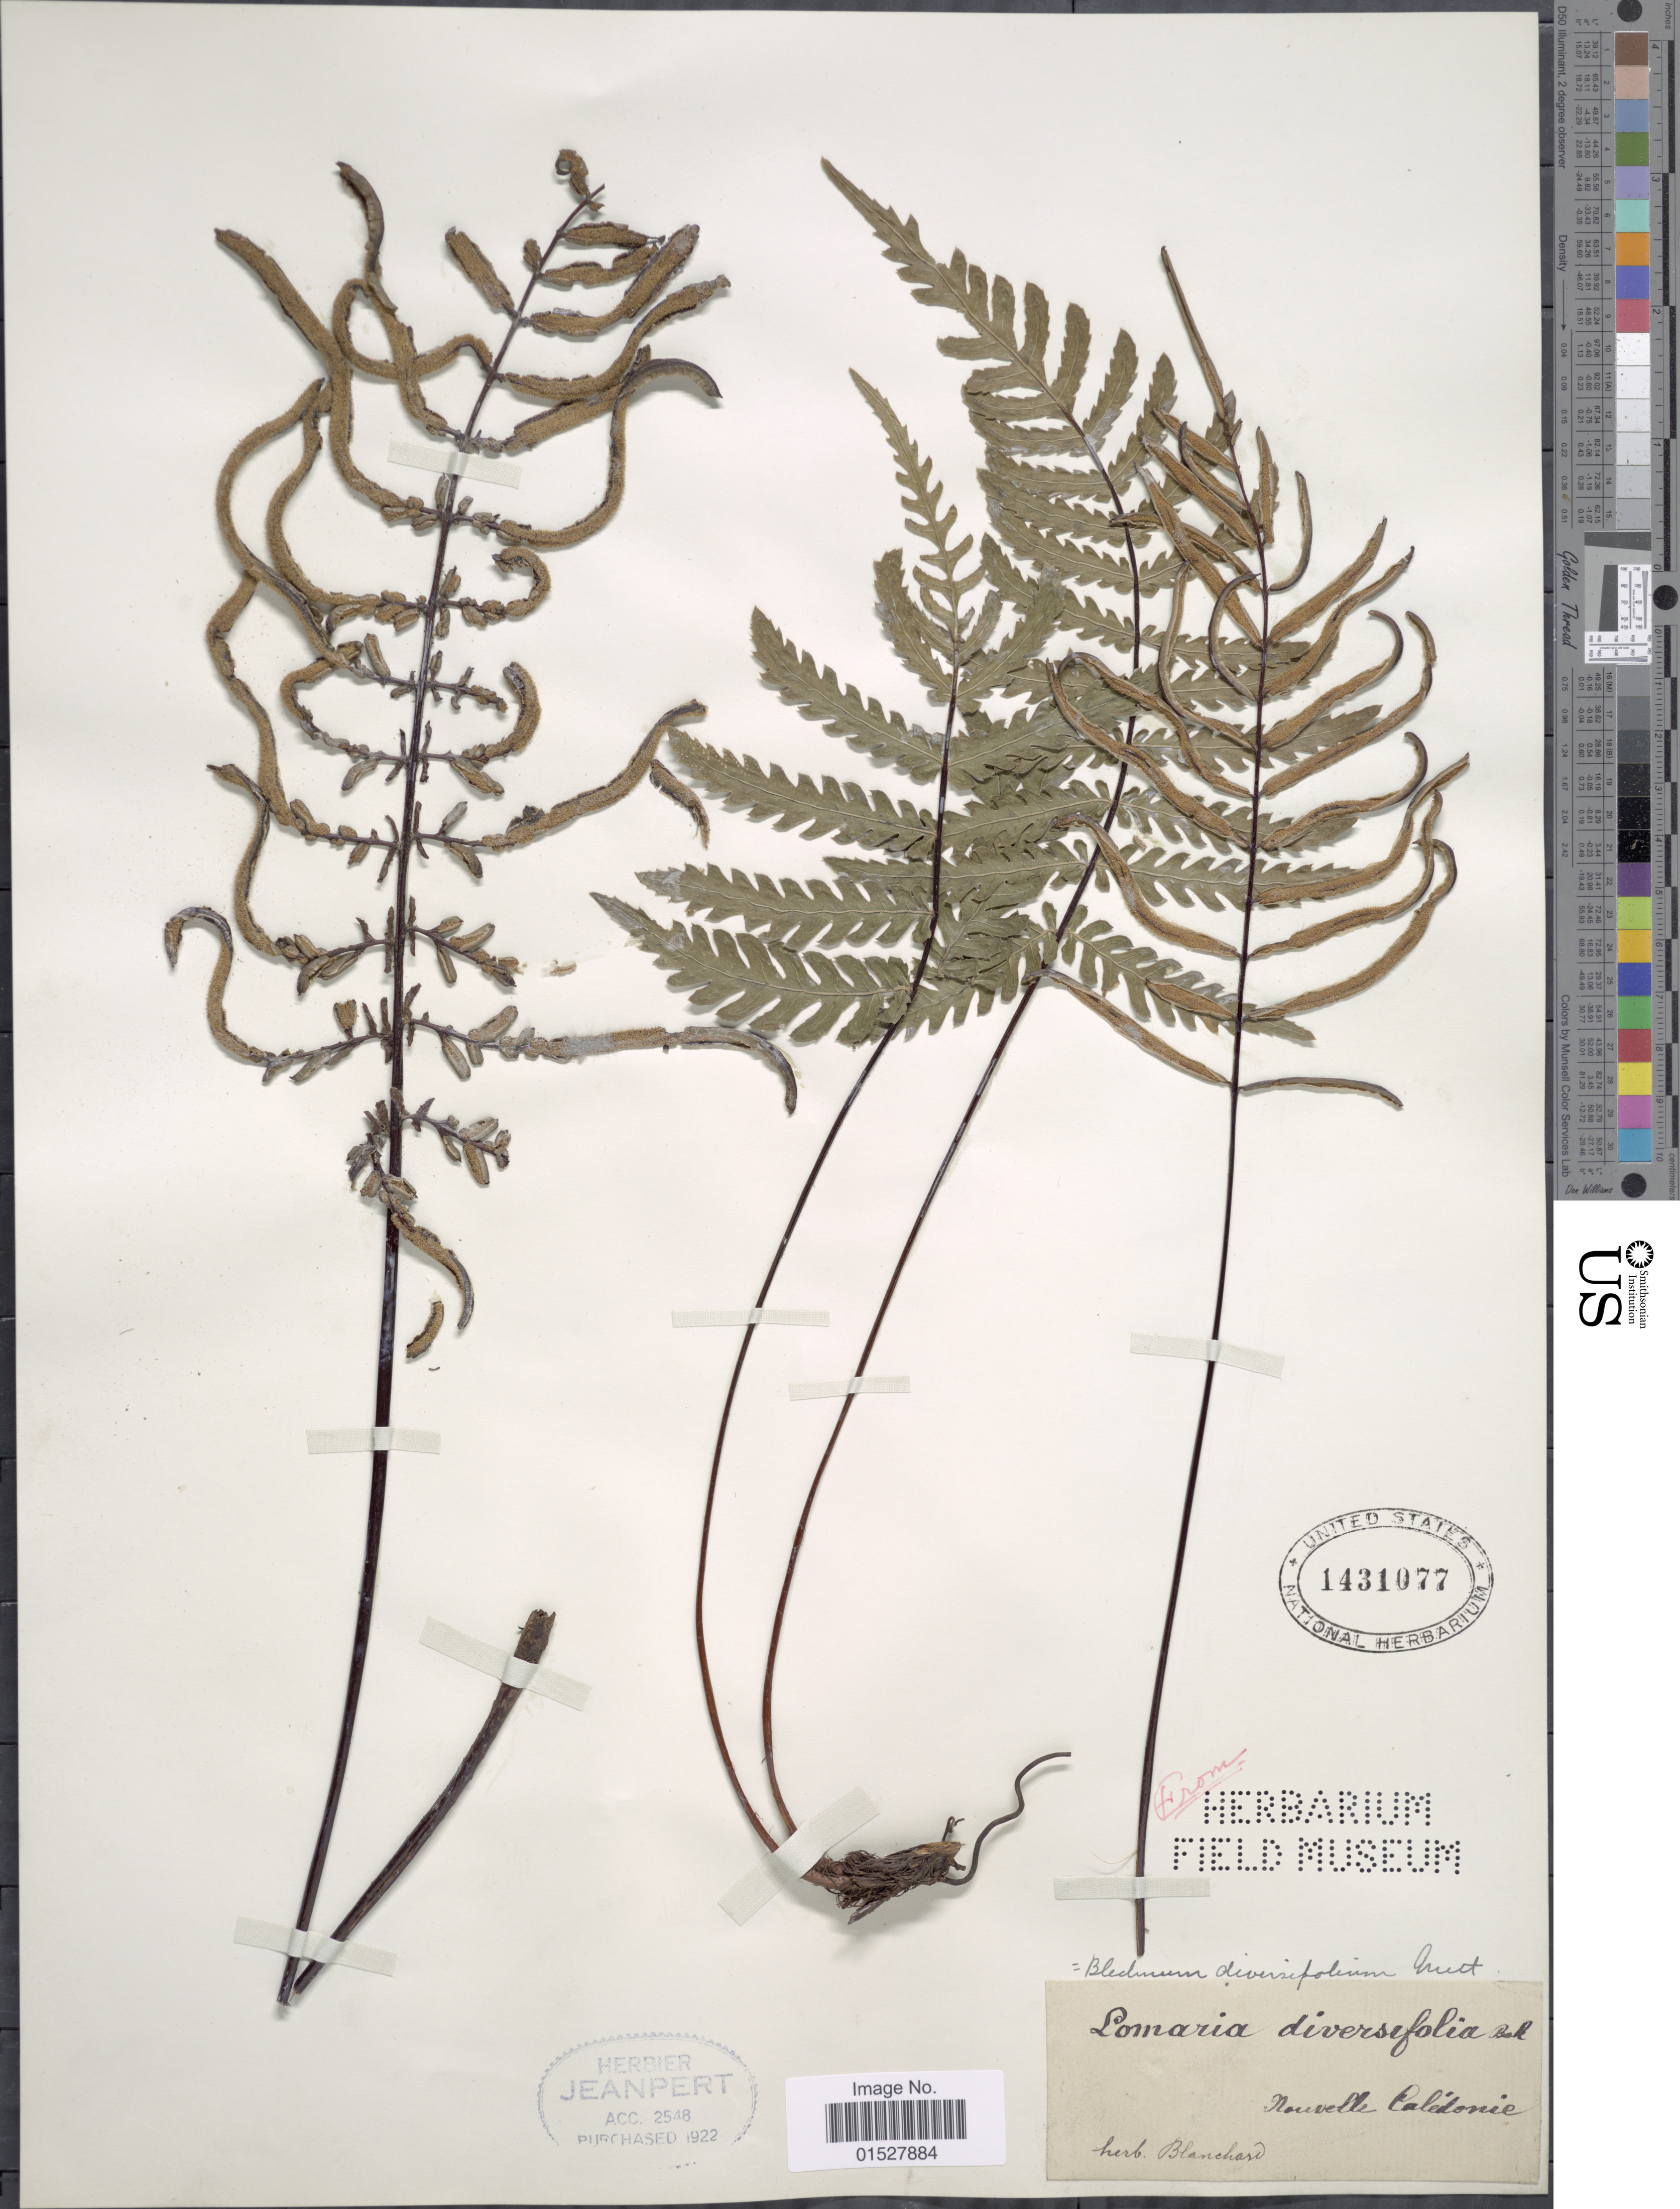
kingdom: Plantae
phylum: Tracheophyta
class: Polypodiopsida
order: Polypodiales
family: Blechnaceae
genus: Blechnum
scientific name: Blechnum diversifolium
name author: Mett.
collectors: ex herb. F. Blanchard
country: New Caledonia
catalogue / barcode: US 1431077